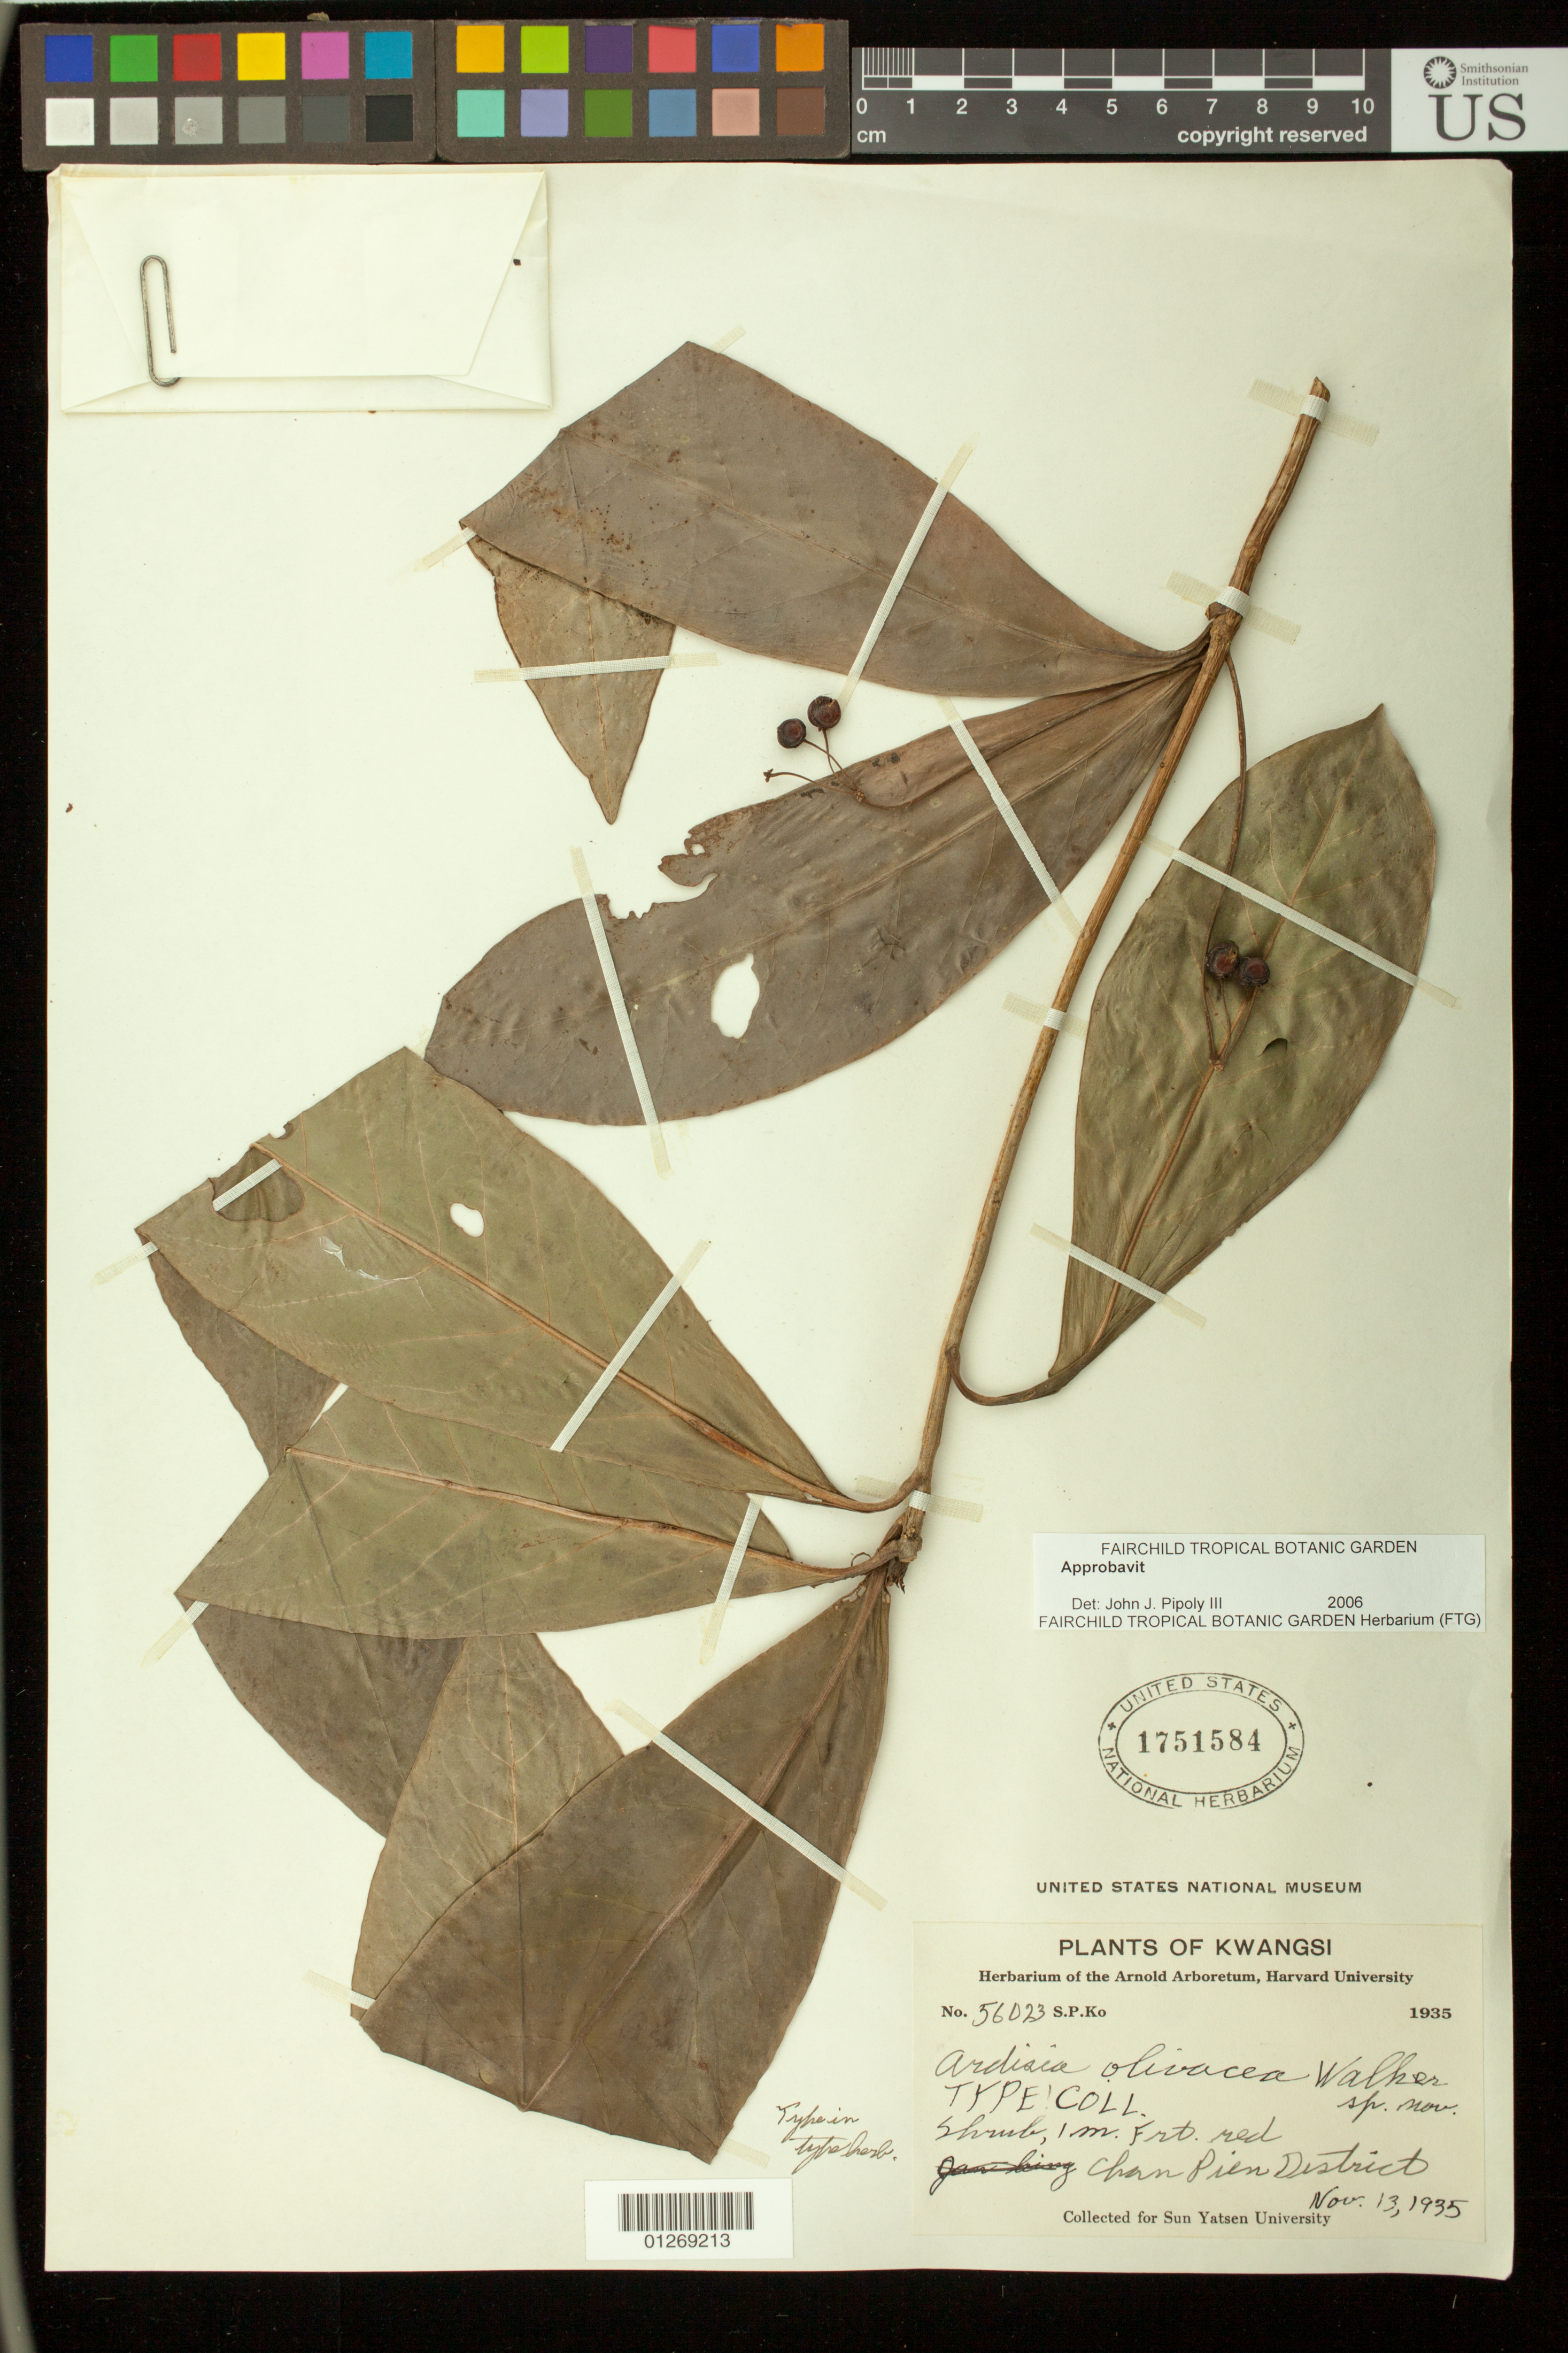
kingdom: Plantae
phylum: Tracheophyta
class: Magnoliopsida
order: Ericales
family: Primulaceae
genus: Ardisia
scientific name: Ardisia olivacea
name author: E. Walker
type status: Isotype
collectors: S. P. Ko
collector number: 56023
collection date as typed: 13 Nov 1935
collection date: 1935-11-13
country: China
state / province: Guangxi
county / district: Chan Pien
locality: Kwangsi: Jan-bing, Chan Pien District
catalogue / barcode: US 1751584